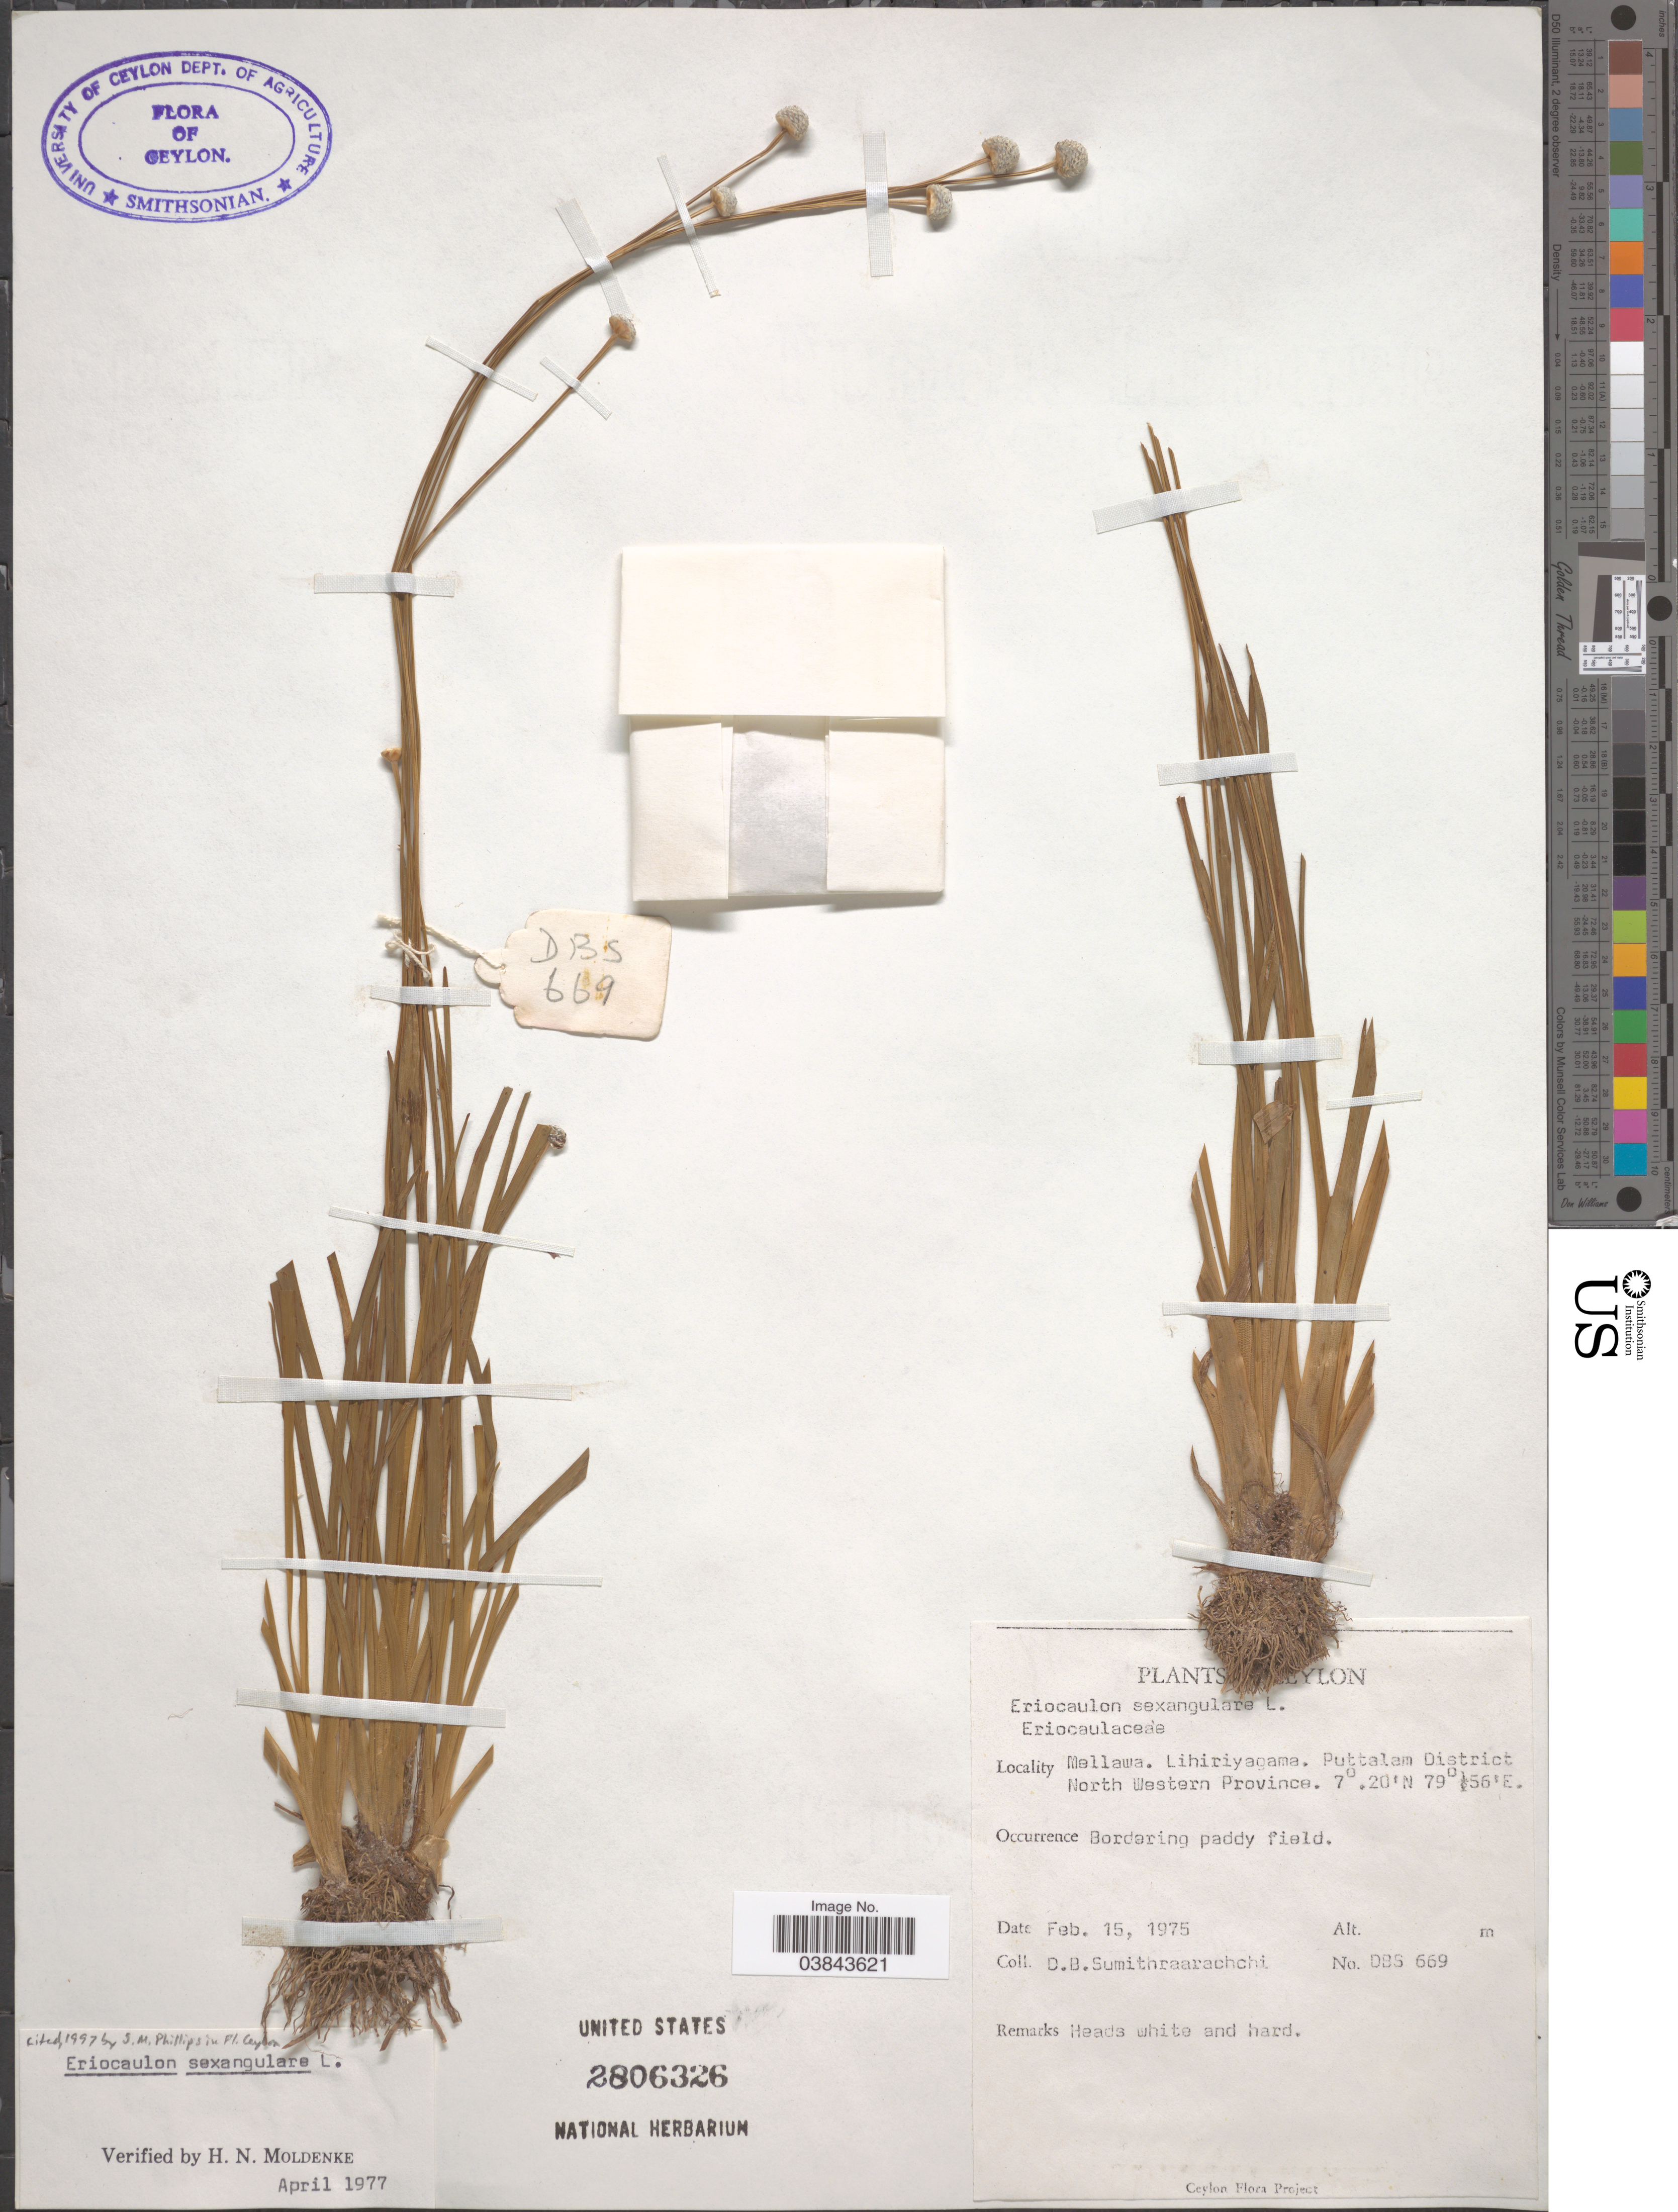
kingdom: Plantae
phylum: Tracheophyta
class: Liliopsida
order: Poales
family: Eriocaulaceae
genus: Eriocaulon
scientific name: Eriocaulon sexangulare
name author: L.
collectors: D. B. Sumithraarachchi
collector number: DBS 669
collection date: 1975-02-15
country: Sri Lanka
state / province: North Western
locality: [illegible text]ylon. Mellawa. Lihiriyagama. Puttalam District.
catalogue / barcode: US 2806326